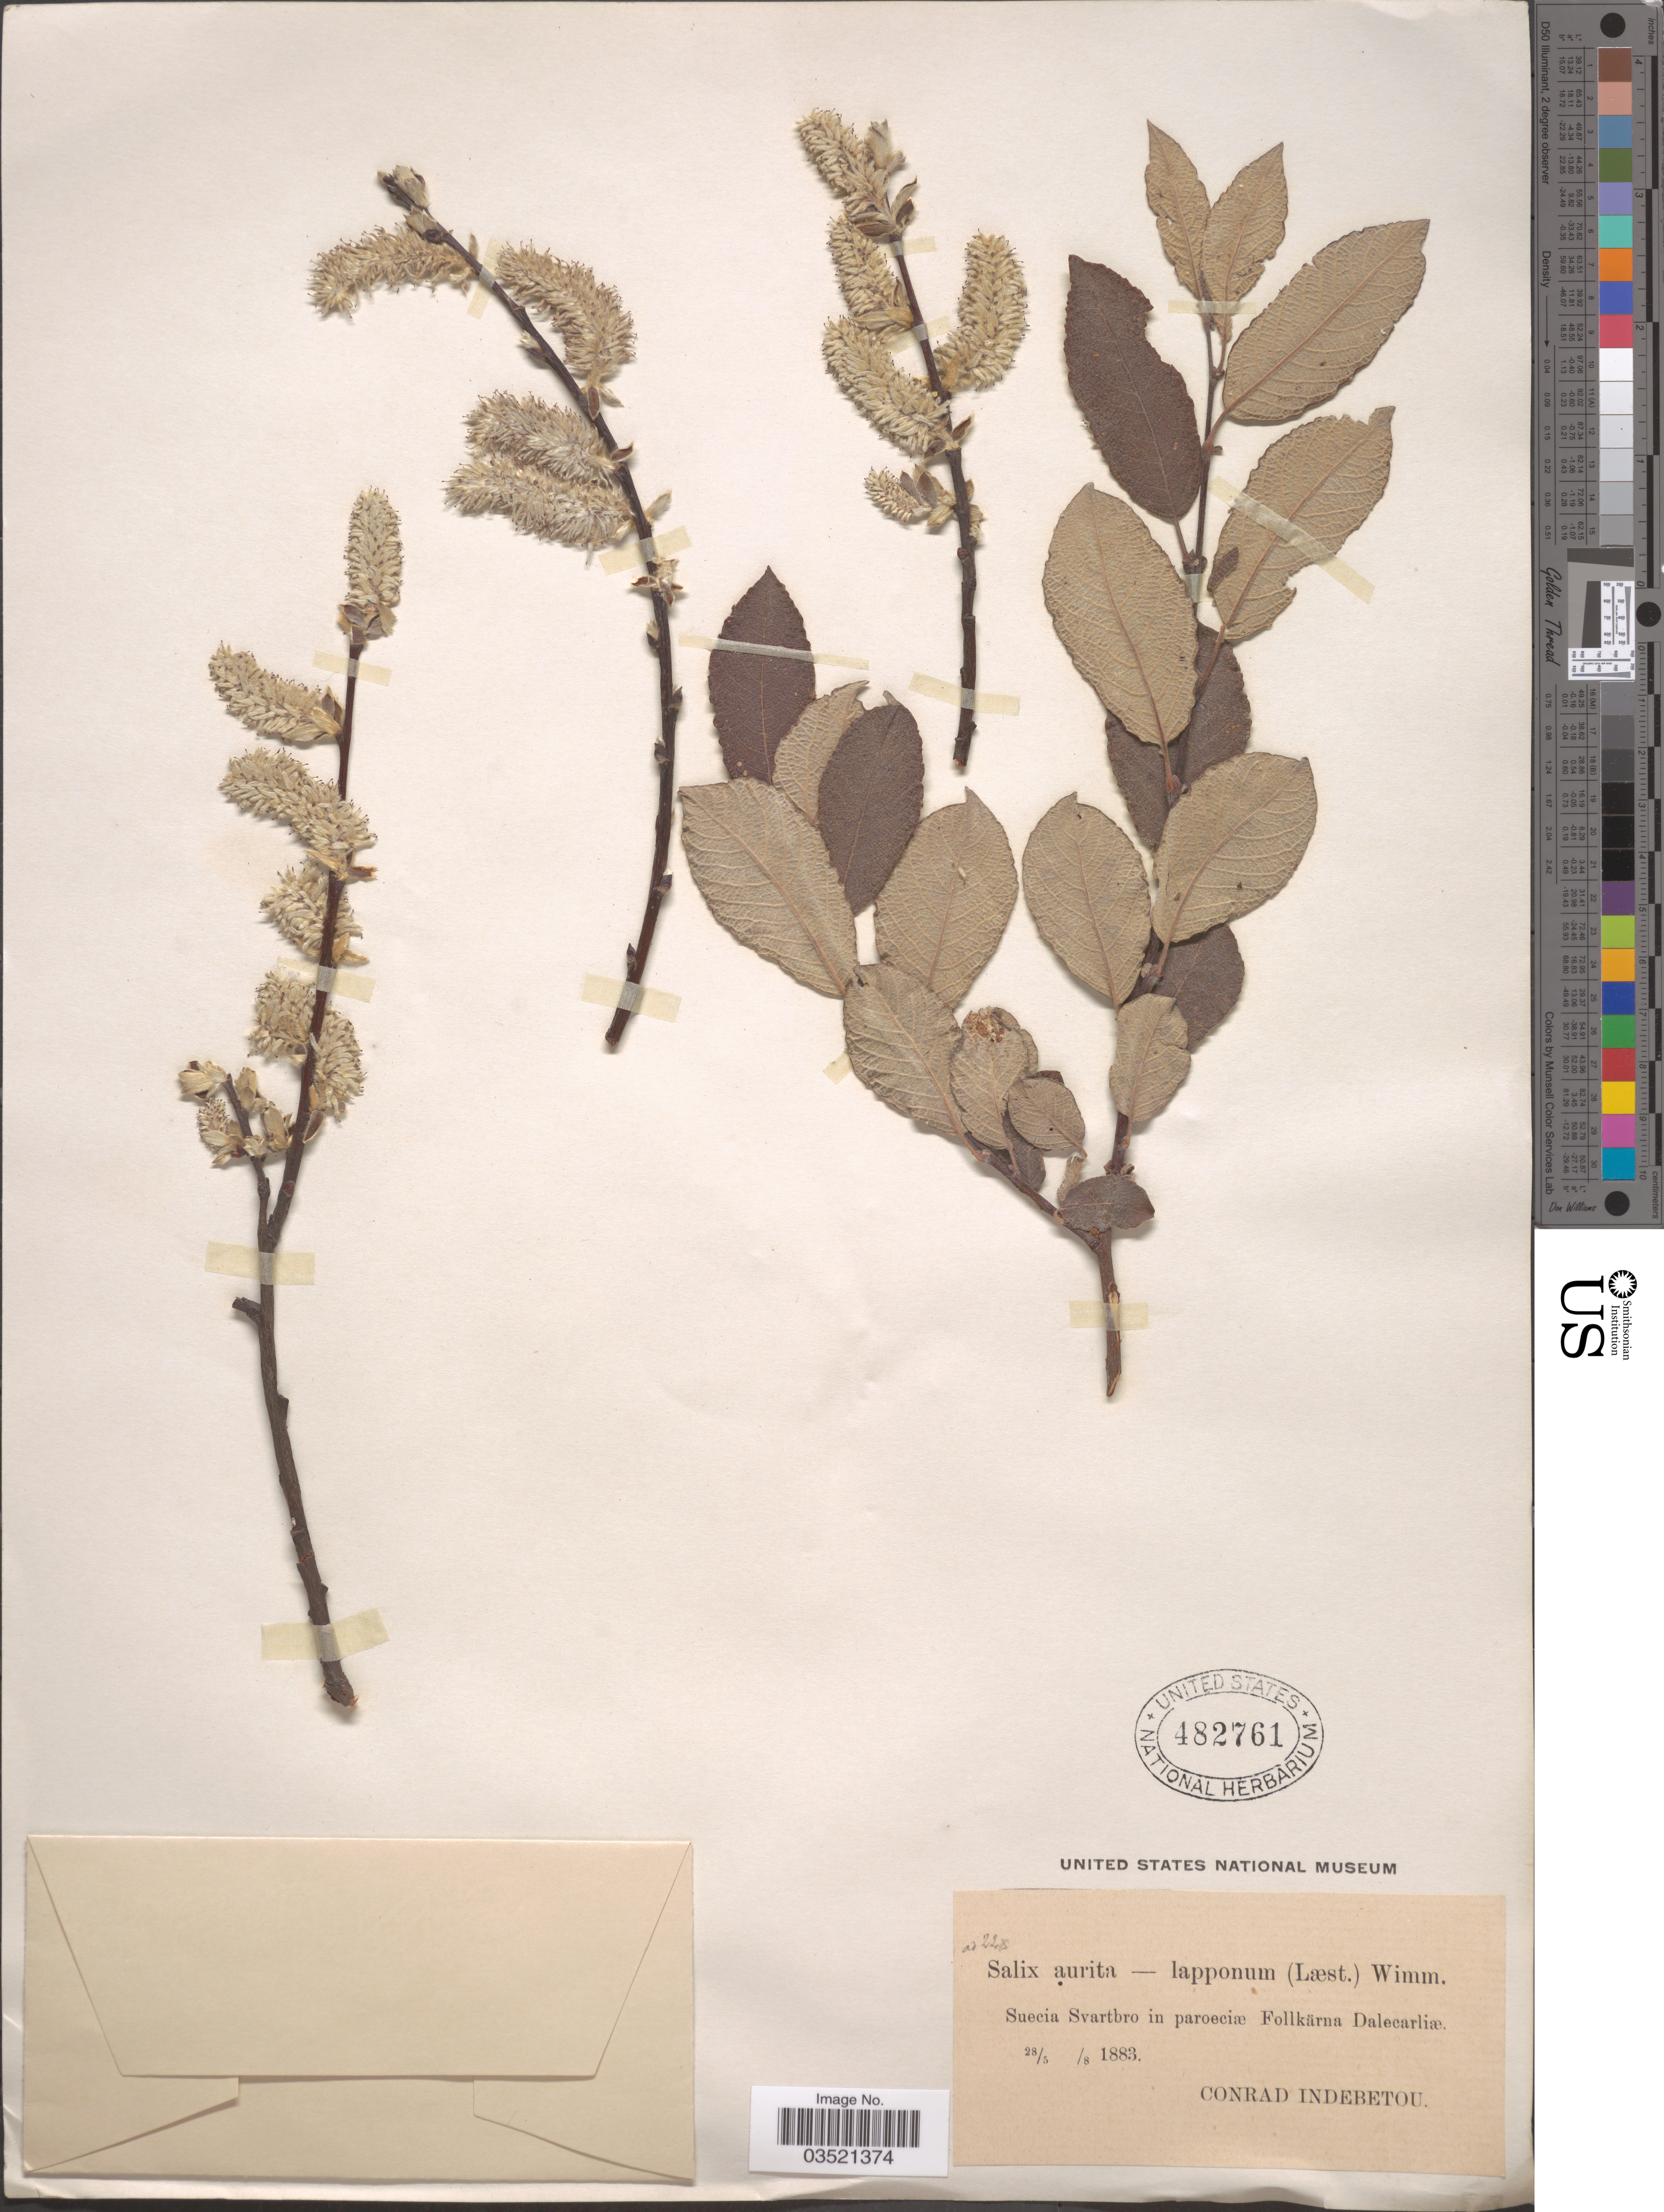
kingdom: Plantae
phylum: Tracheophyta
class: Magnoliopsida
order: Malpighiales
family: Salicaceae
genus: Salix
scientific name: Salix aurita x S. lapponum L.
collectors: C. Indebetou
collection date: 1883-05-28/1883-08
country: Sweden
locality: Suecia Svartbro in paroeciæ Follkärna Dalecarliæ.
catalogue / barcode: US 482761